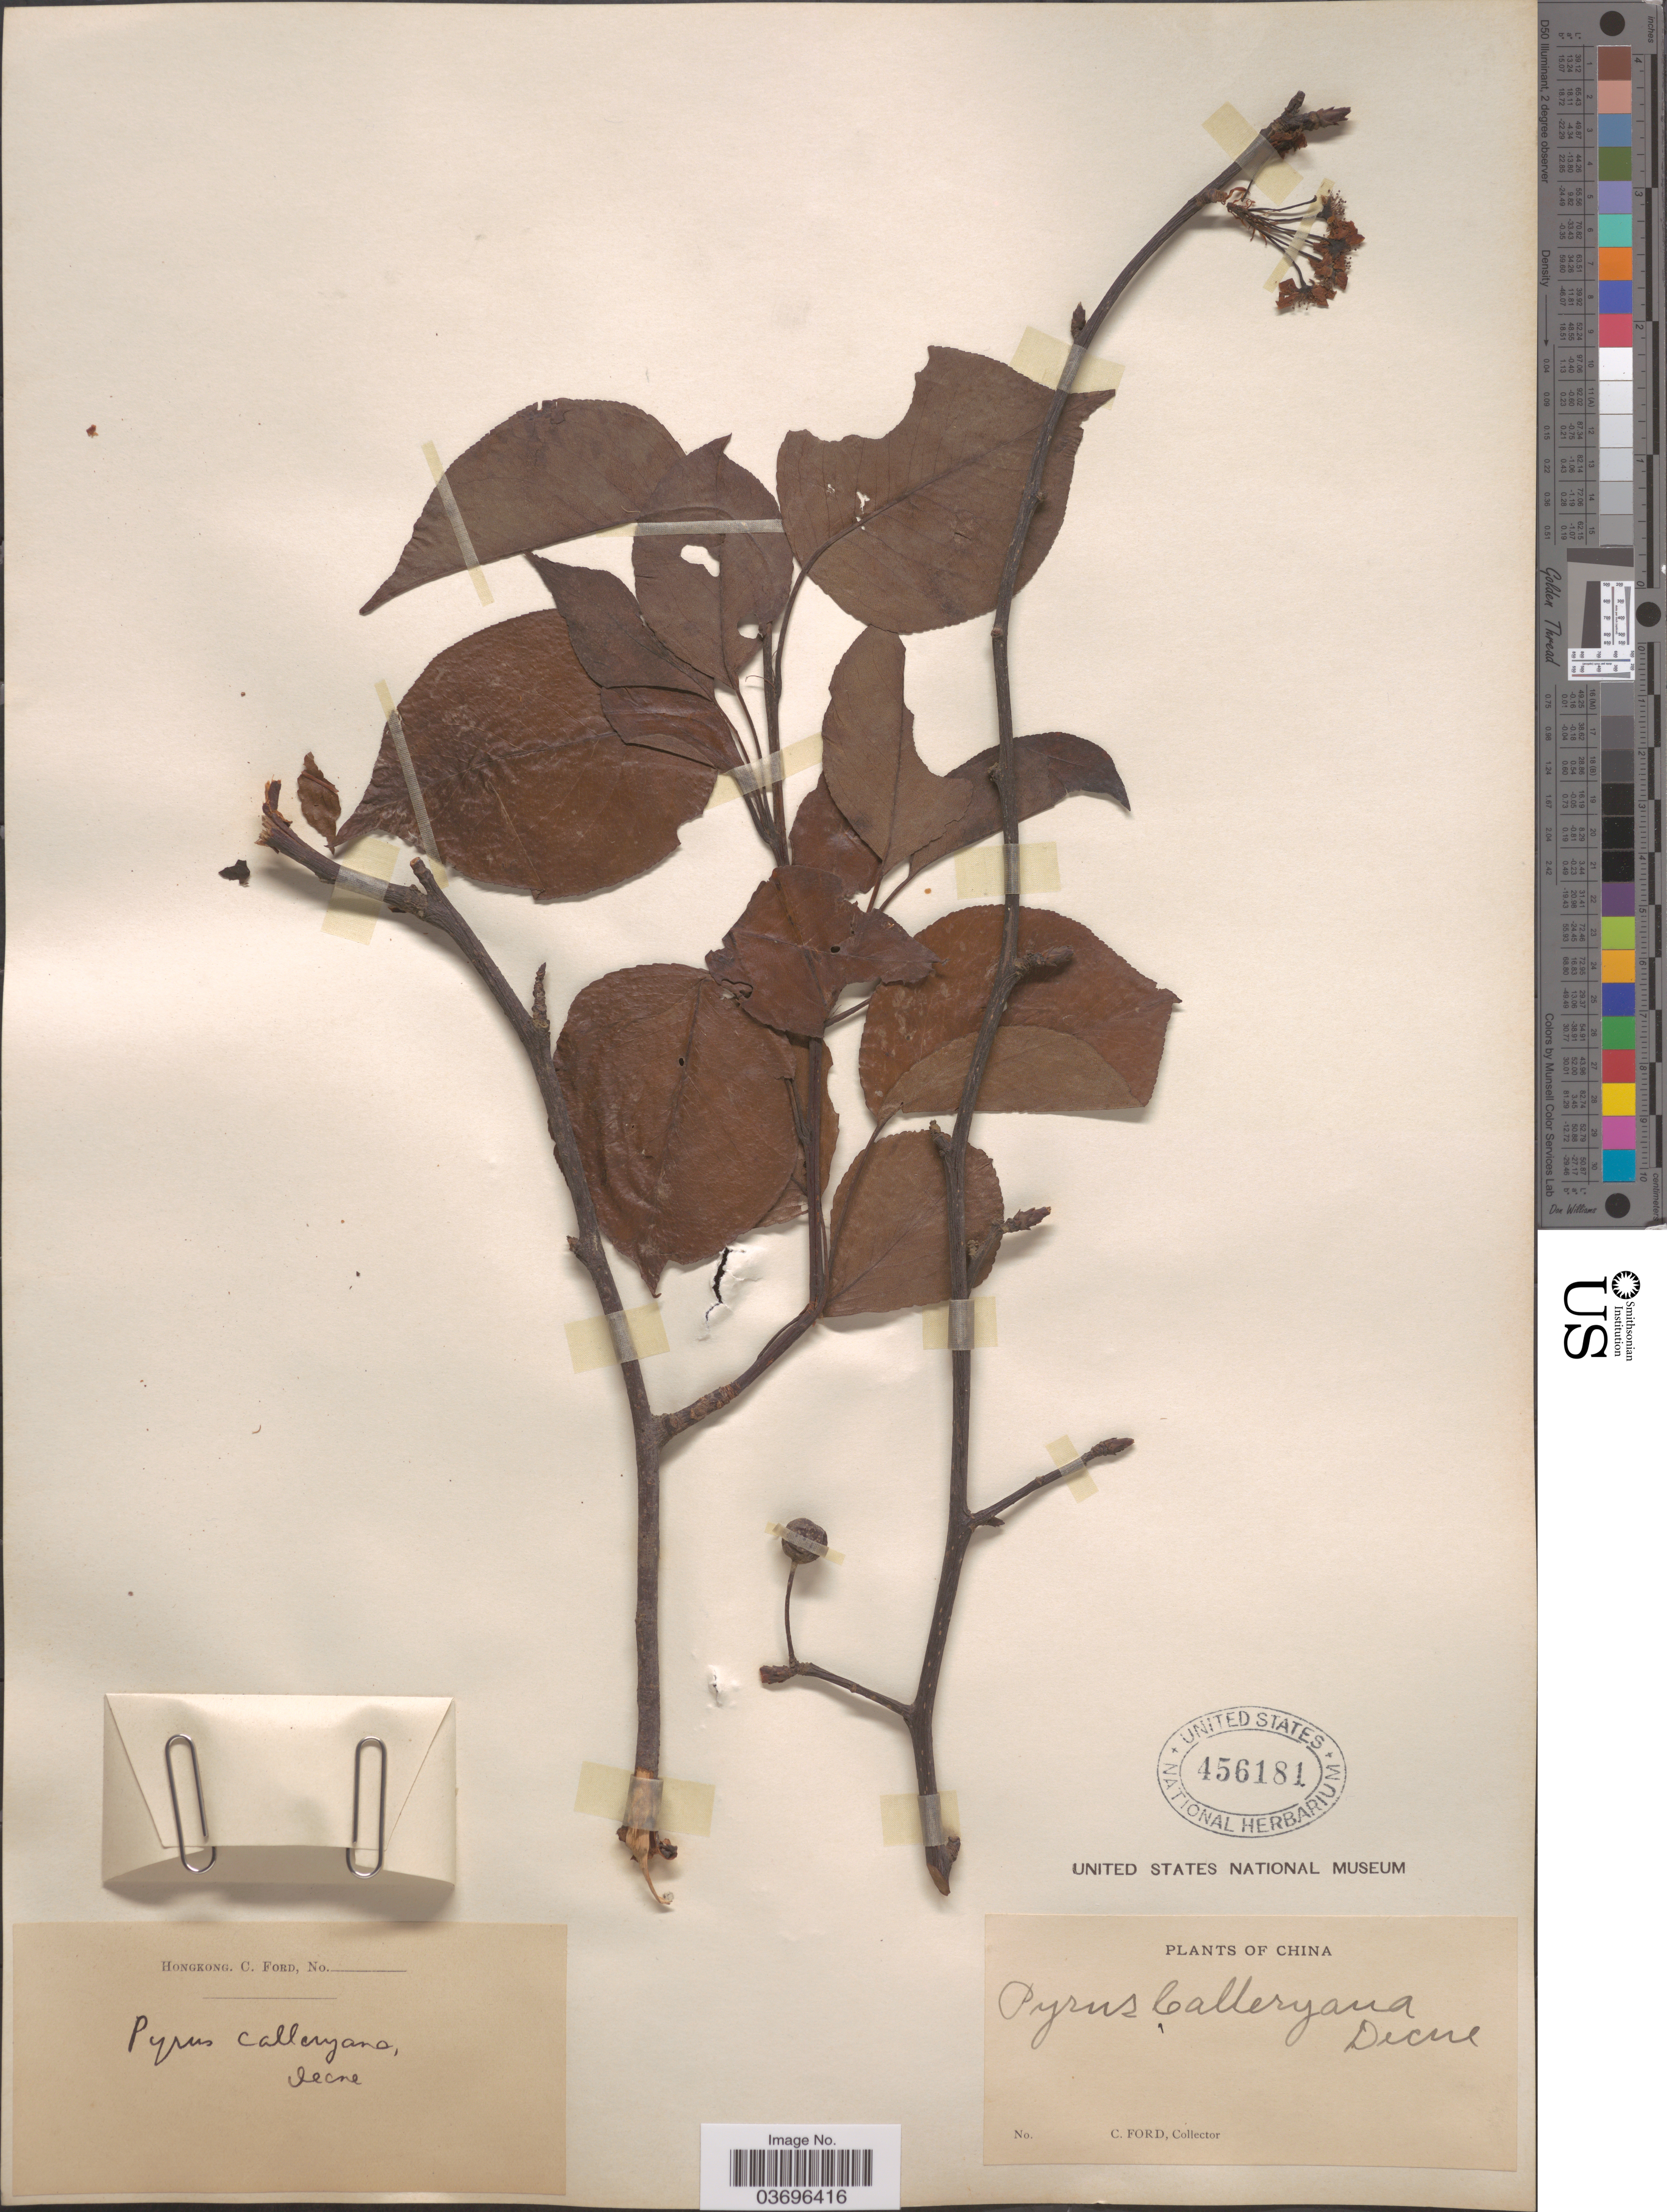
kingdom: Plantae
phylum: Tracheophyta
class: Magnoliopsida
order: Rosales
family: Rosaceae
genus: Pyrus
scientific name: Pyrus calleryana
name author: Decne.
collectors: C. Ford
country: China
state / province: Hong Kong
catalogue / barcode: US 456181